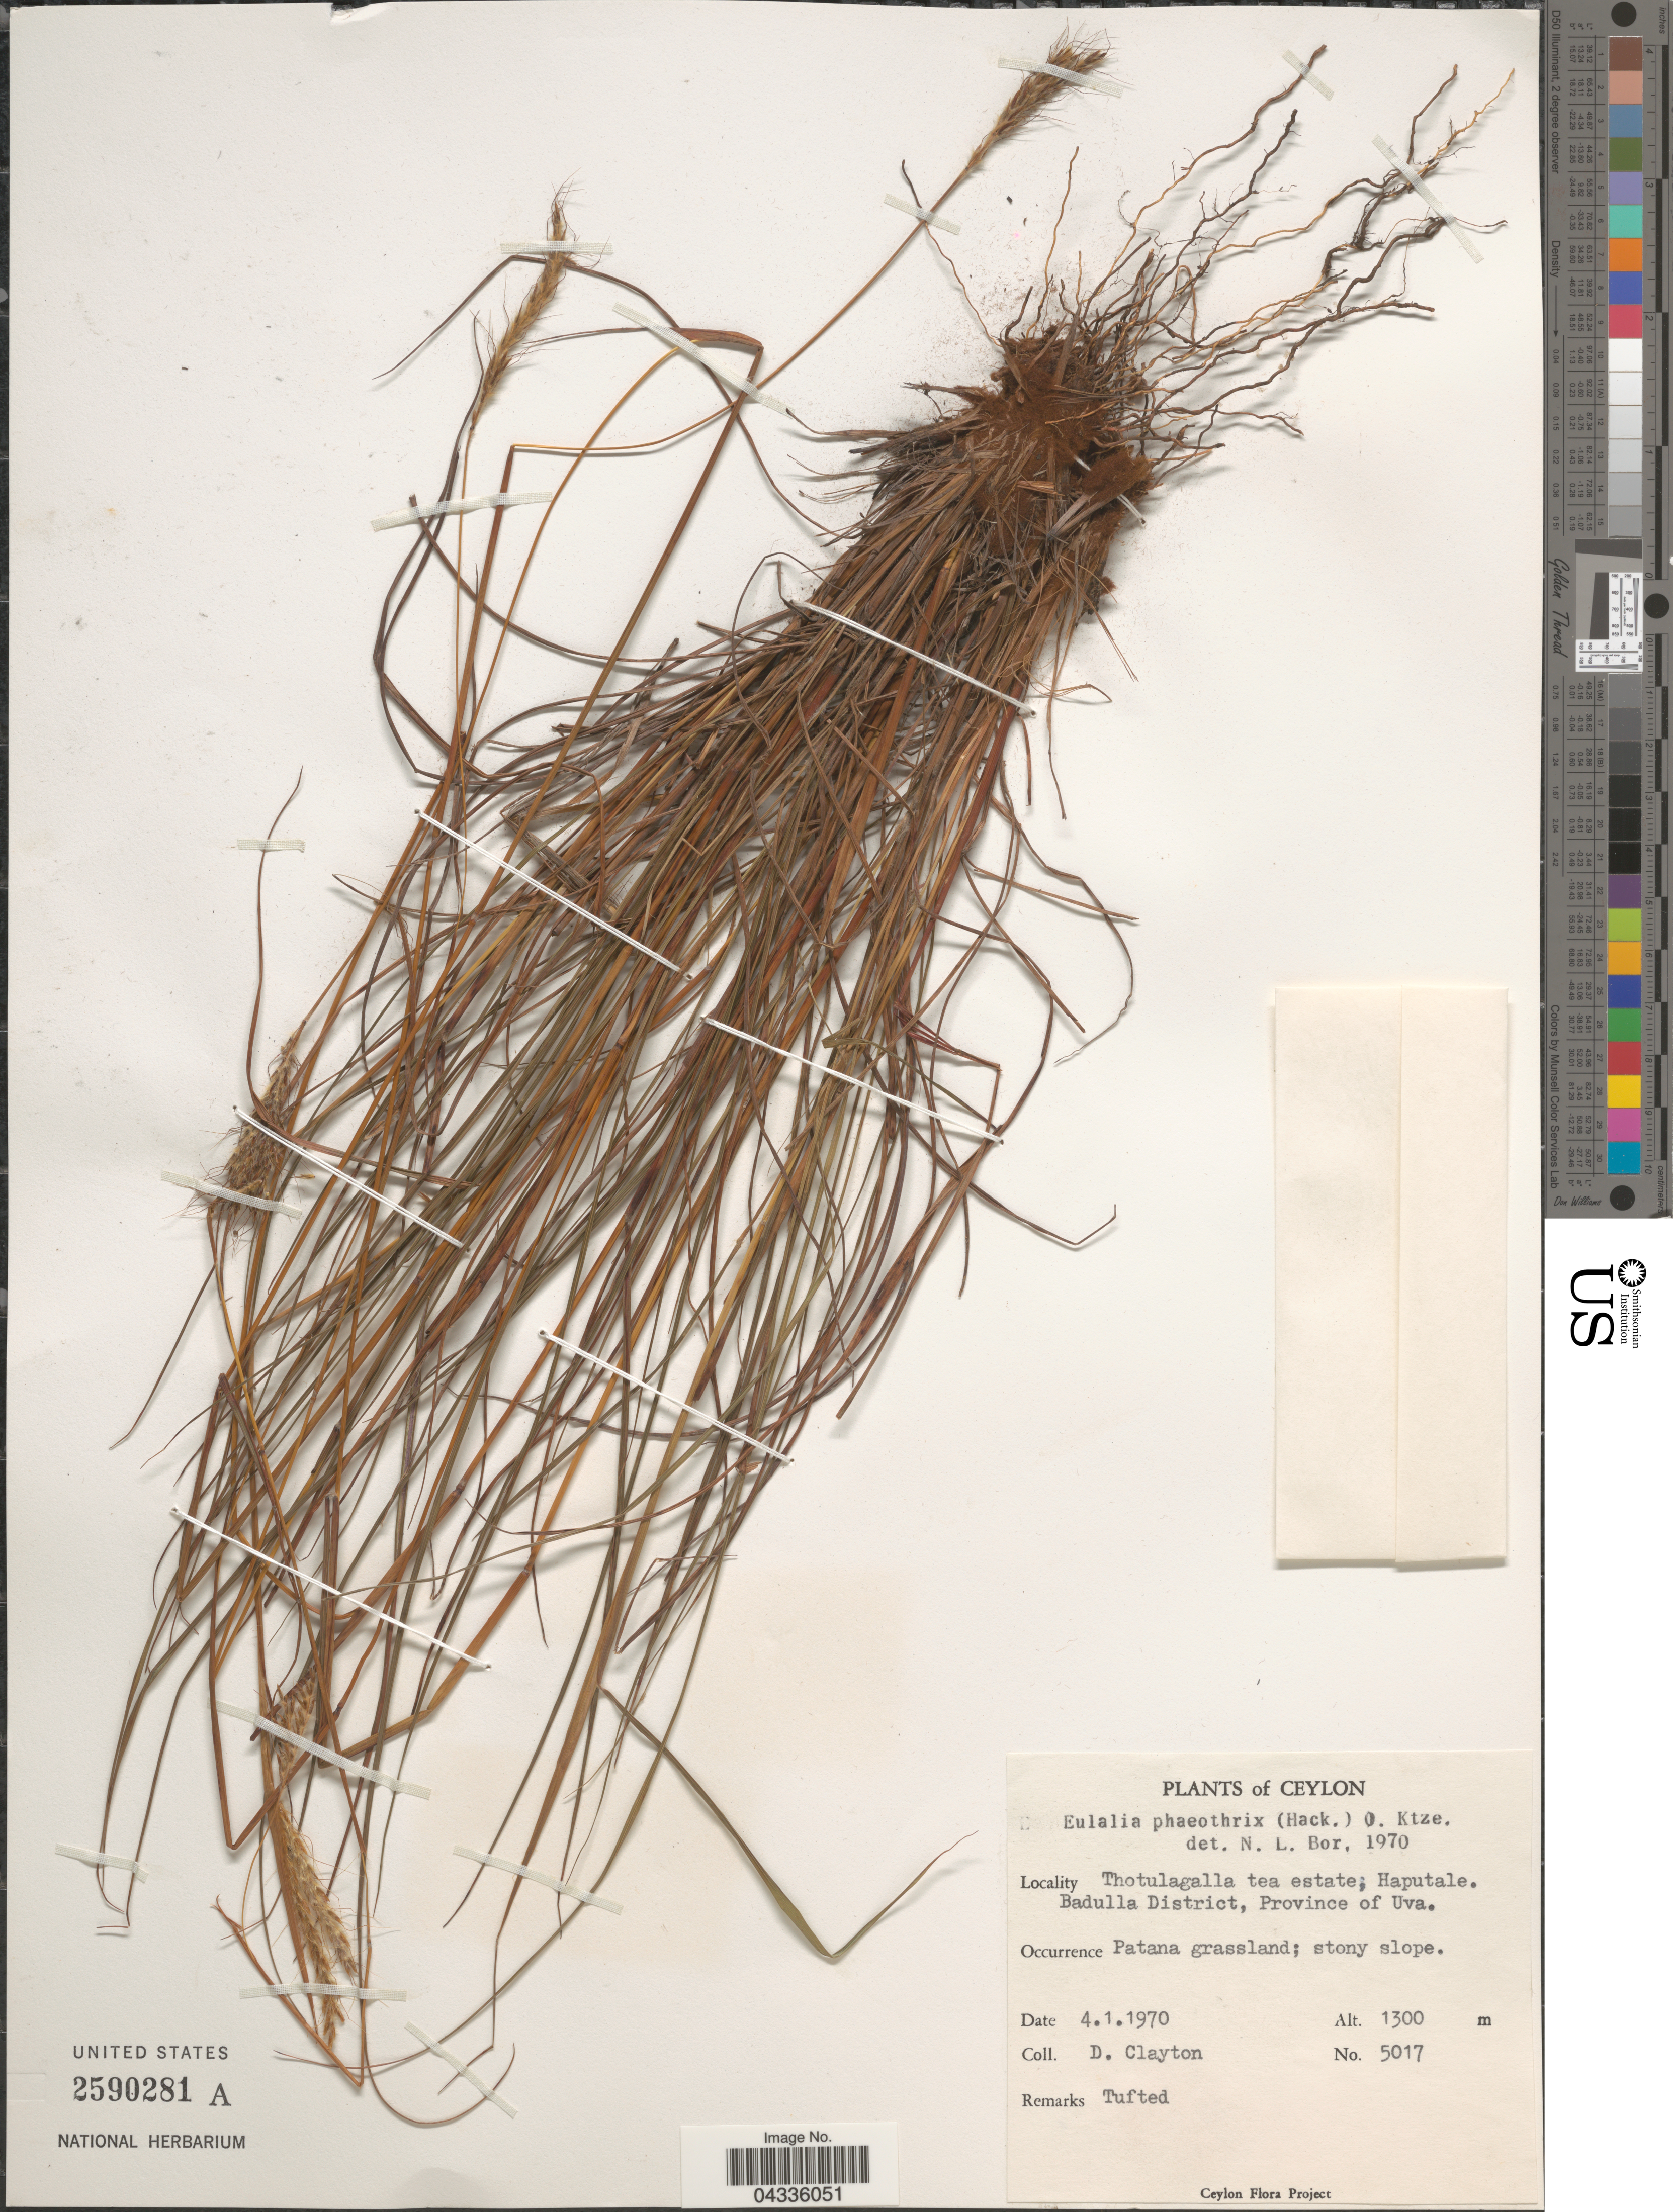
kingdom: Plantae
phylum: Tracheophyta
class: Liliopsida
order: Poales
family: Poaceae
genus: Eulalia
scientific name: Eulalia phaeothrix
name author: (Hack.) Kuntze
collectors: D. Clayton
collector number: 5017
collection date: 1970-01-04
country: Sri Lanka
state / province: Uva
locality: Ceylon. Thotugalla tea estate; Haputale. Badulla District.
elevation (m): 1300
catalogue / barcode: US 2590281A